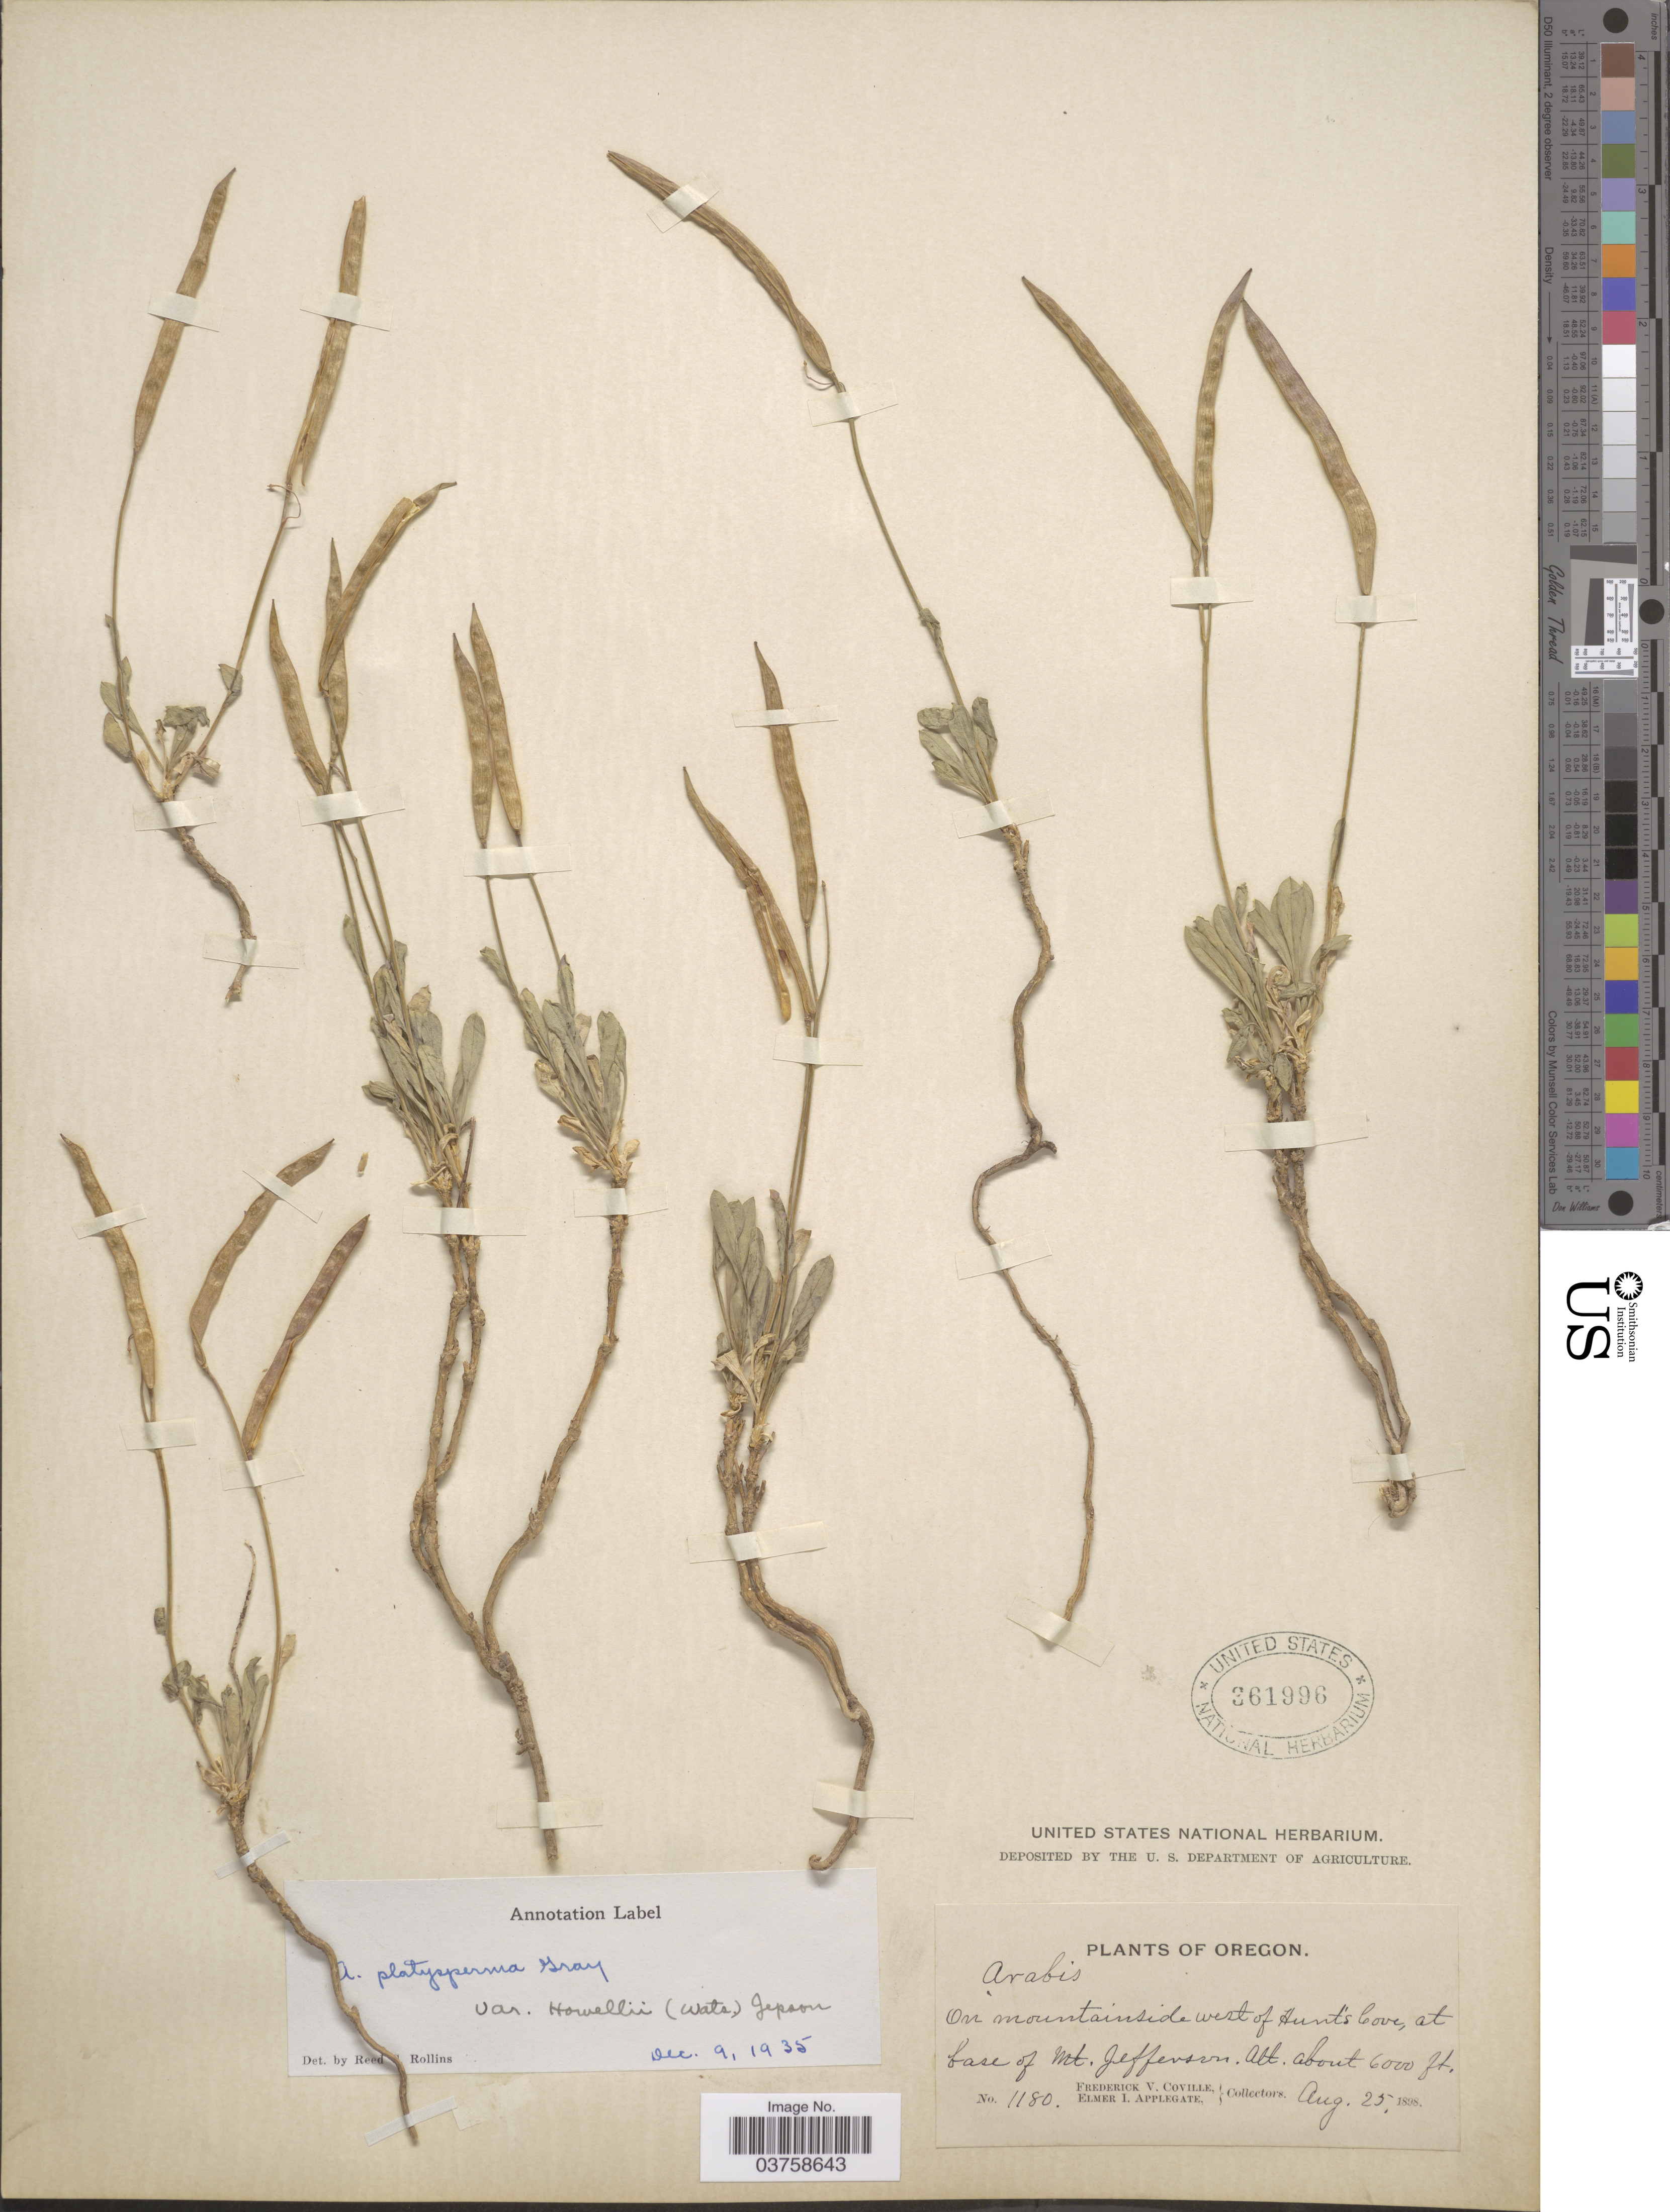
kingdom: Plantae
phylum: Tracheophyta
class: Magnoliopsida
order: Brassicales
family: Brassicaceae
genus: Arabis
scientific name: Arabis platysperma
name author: A. Gray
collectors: F. V. Coville & E. I. Applegate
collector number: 1180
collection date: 1898-08-25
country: United States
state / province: Oregon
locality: On mountainside west of Hunt's Cove, at base of Mt. Jefferson.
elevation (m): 1829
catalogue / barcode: US 361996